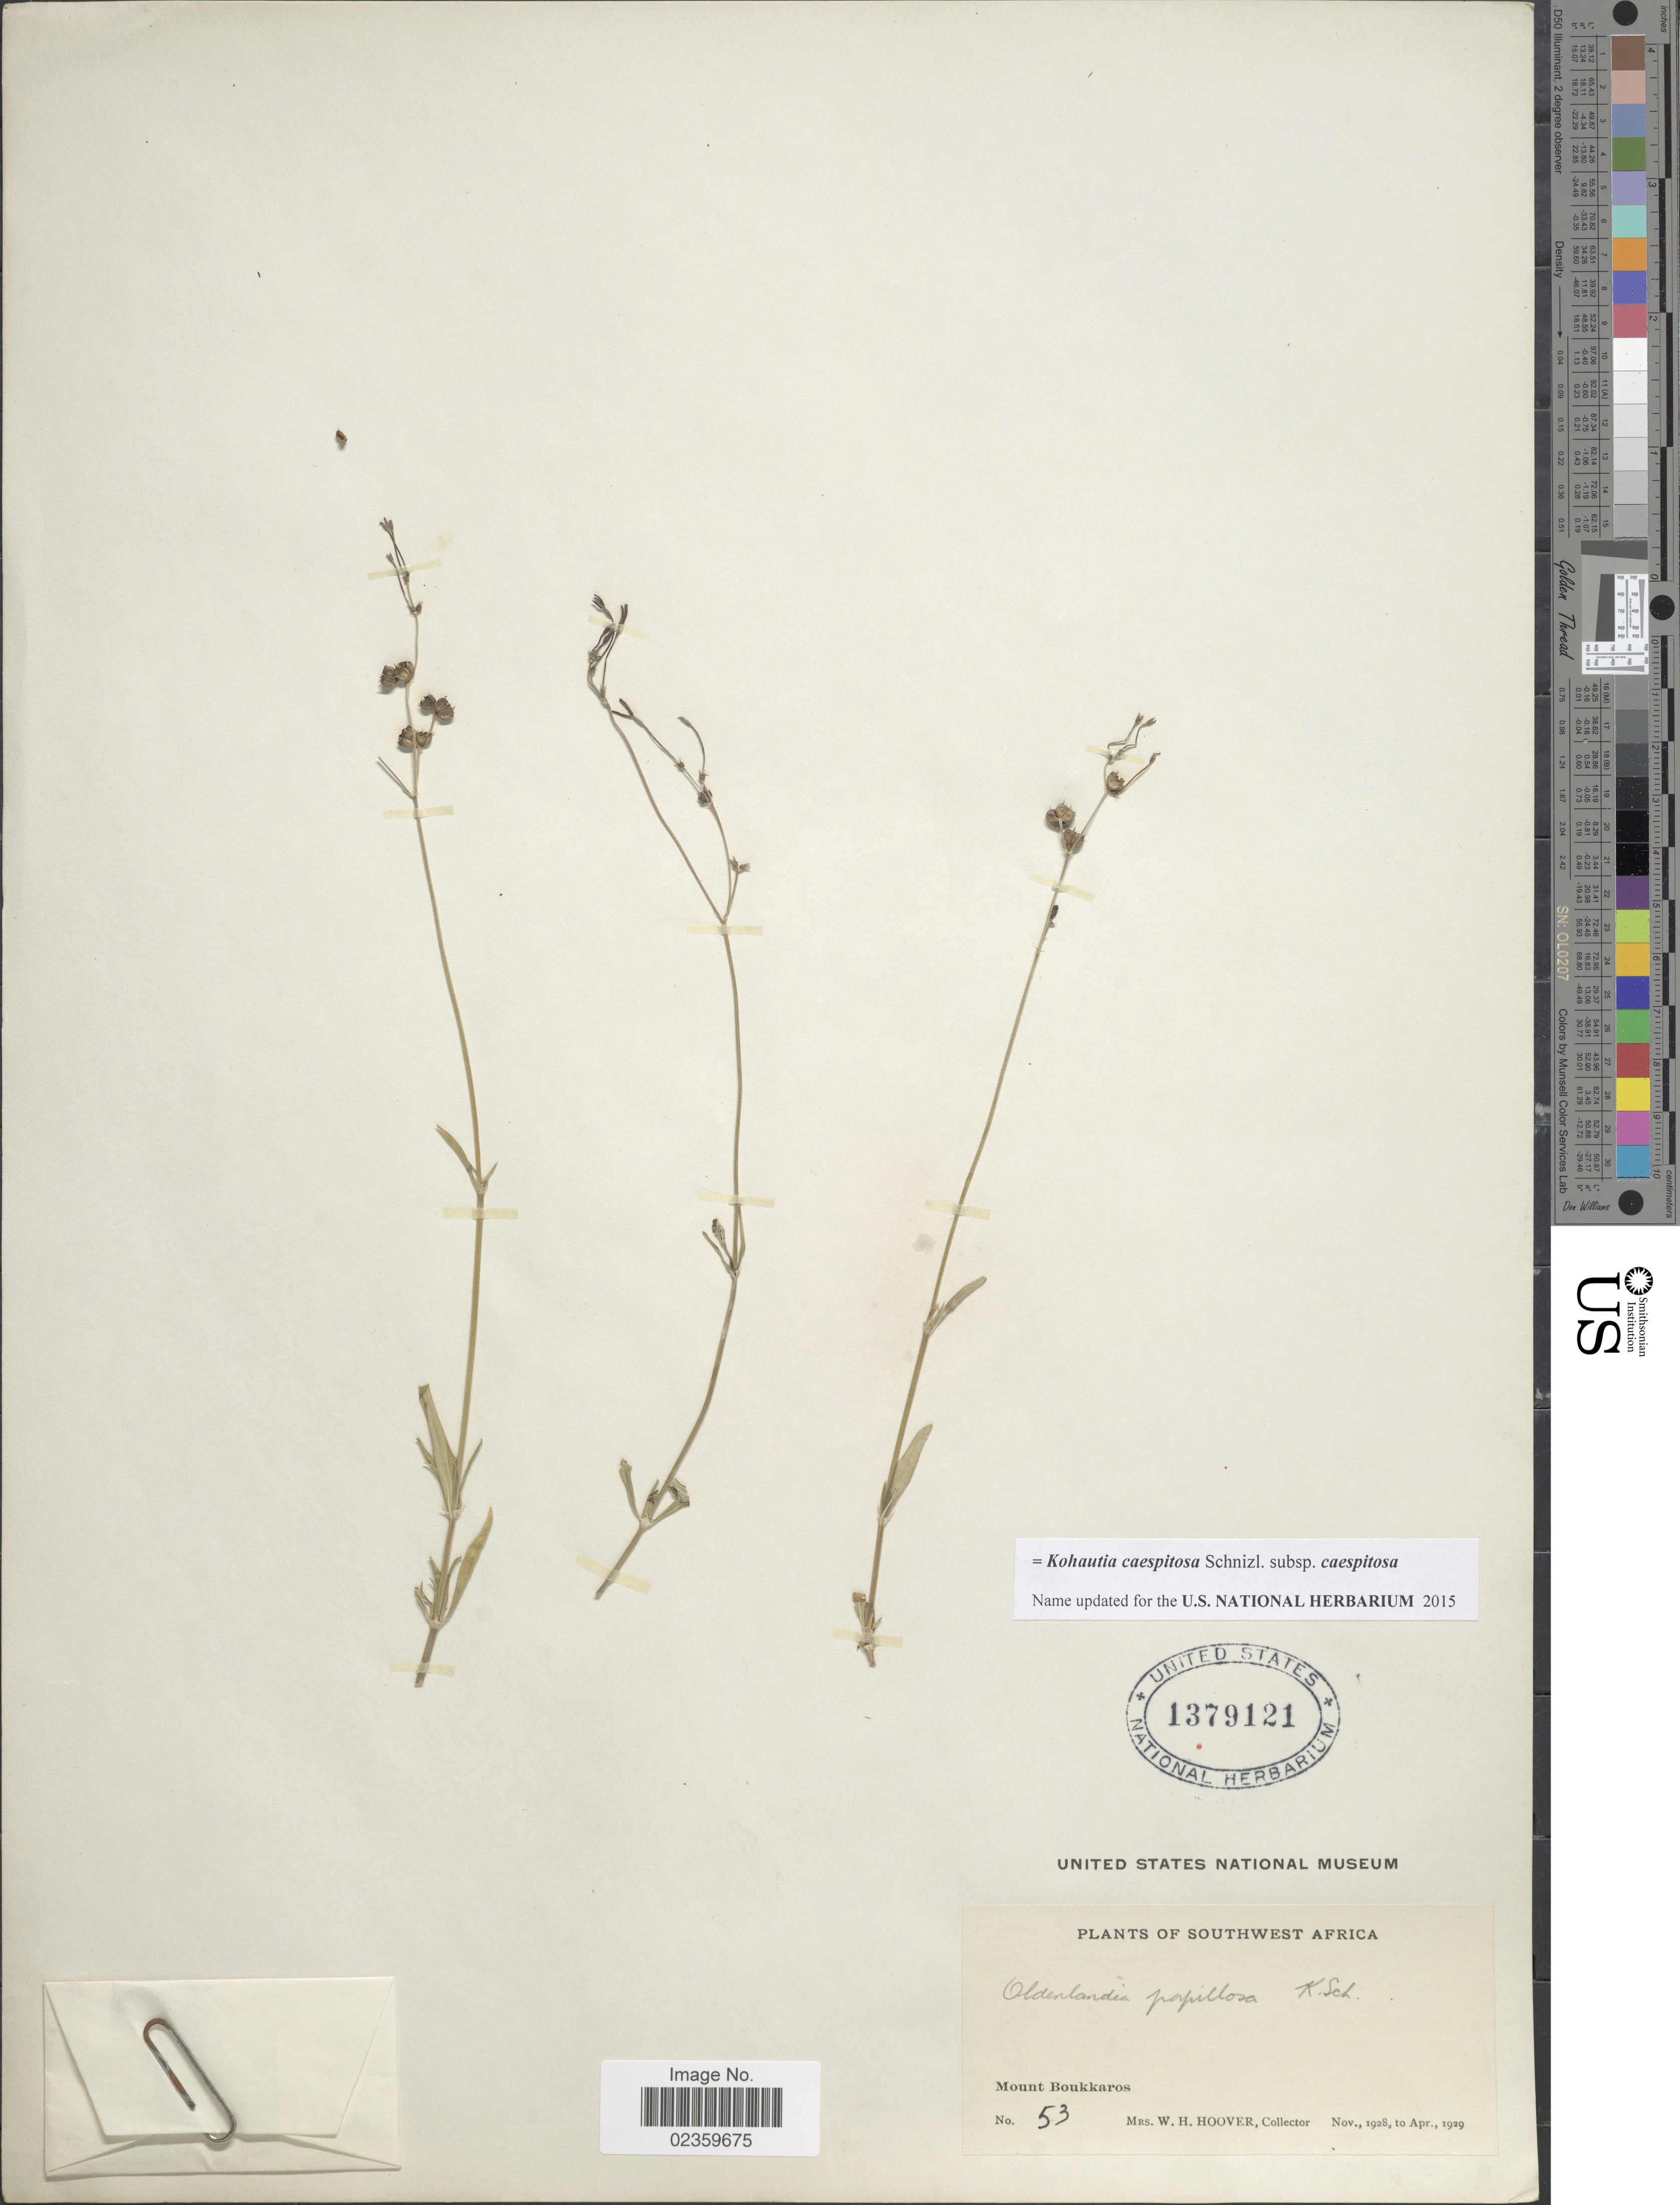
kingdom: Plantae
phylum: Tracheophyta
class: Magnoliopsida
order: Gentianales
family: Rubiaceae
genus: Kohautia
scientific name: Kohautia caespitosa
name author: Schnizl.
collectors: W. H. Hoover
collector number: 53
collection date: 1928-11/1929-04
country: Namibia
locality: Southwest Africa, Mount Boukkaros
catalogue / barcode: US 1379121